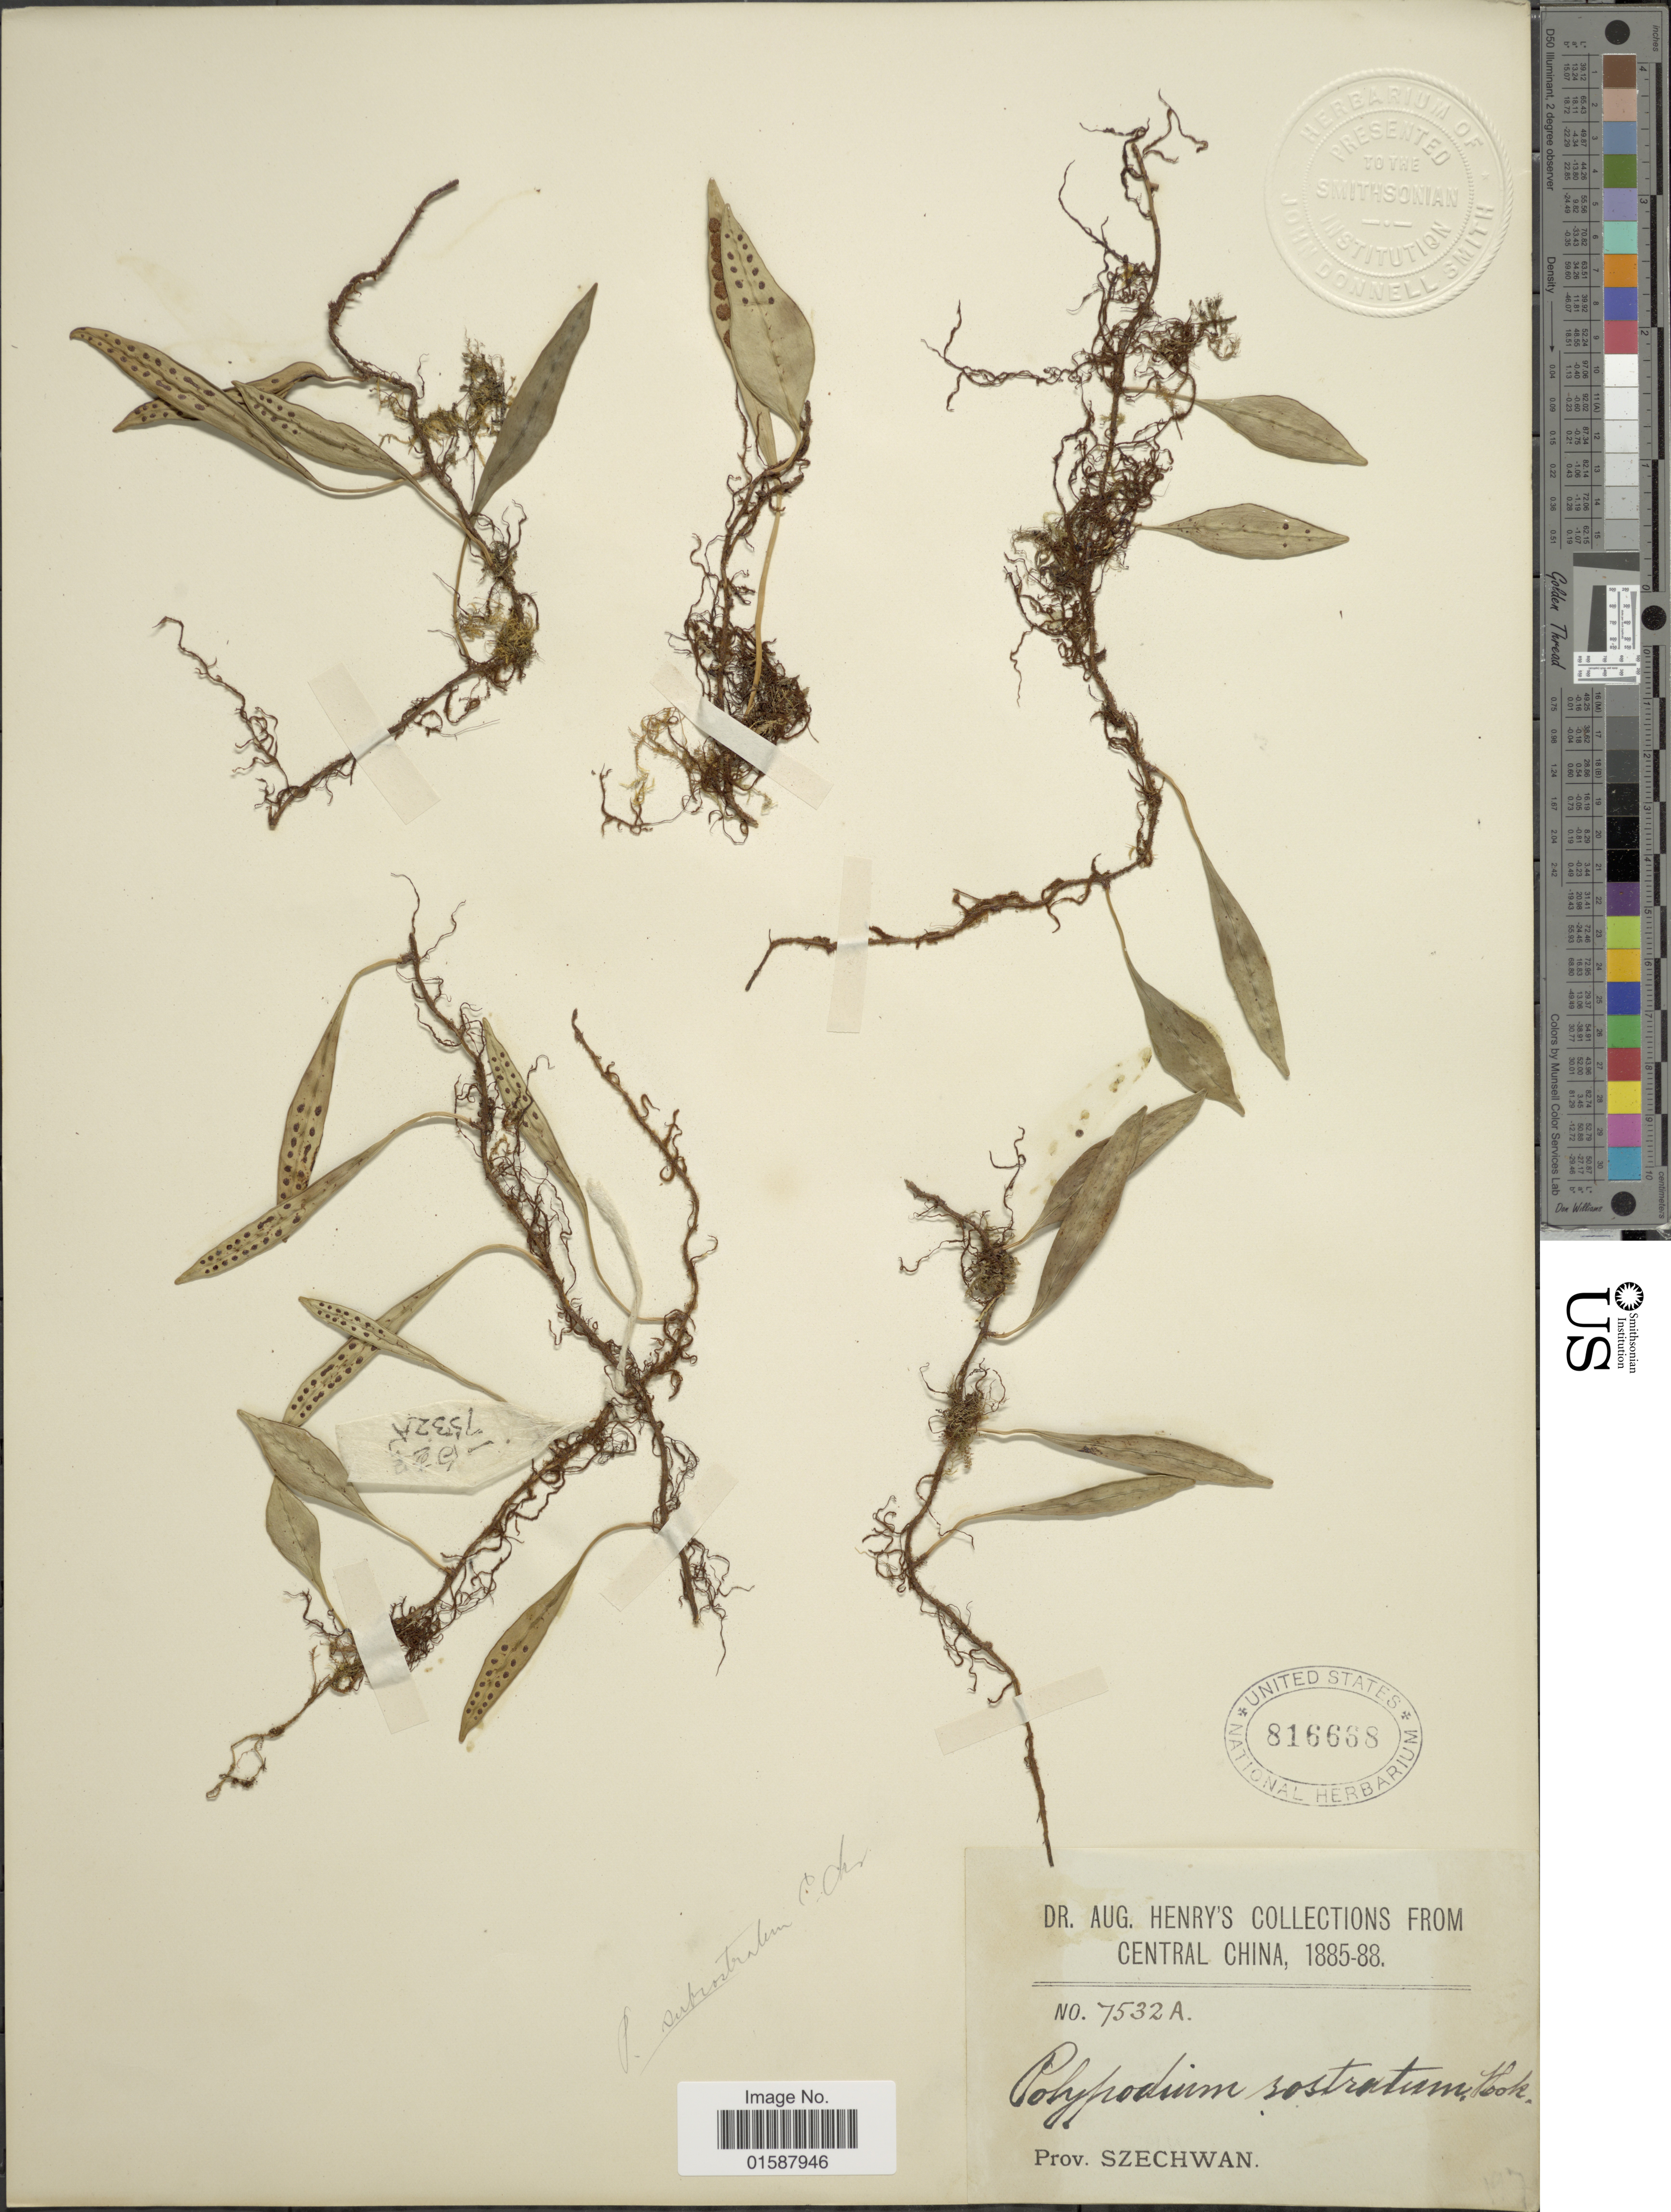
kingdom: Plantae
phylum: Tracheophyta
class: Polypodiopsida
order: Polypodiales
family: Polypodiaceae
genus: Lepisorus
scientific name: Lepisorus subrostratus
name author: (C. Chr.) C. Chr. & Tardieu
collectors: A. Henry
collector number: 7532 A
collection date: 1885/1888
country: China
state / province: Sichuan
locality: Central China. Prov. Szechwan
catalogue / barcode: US 816668